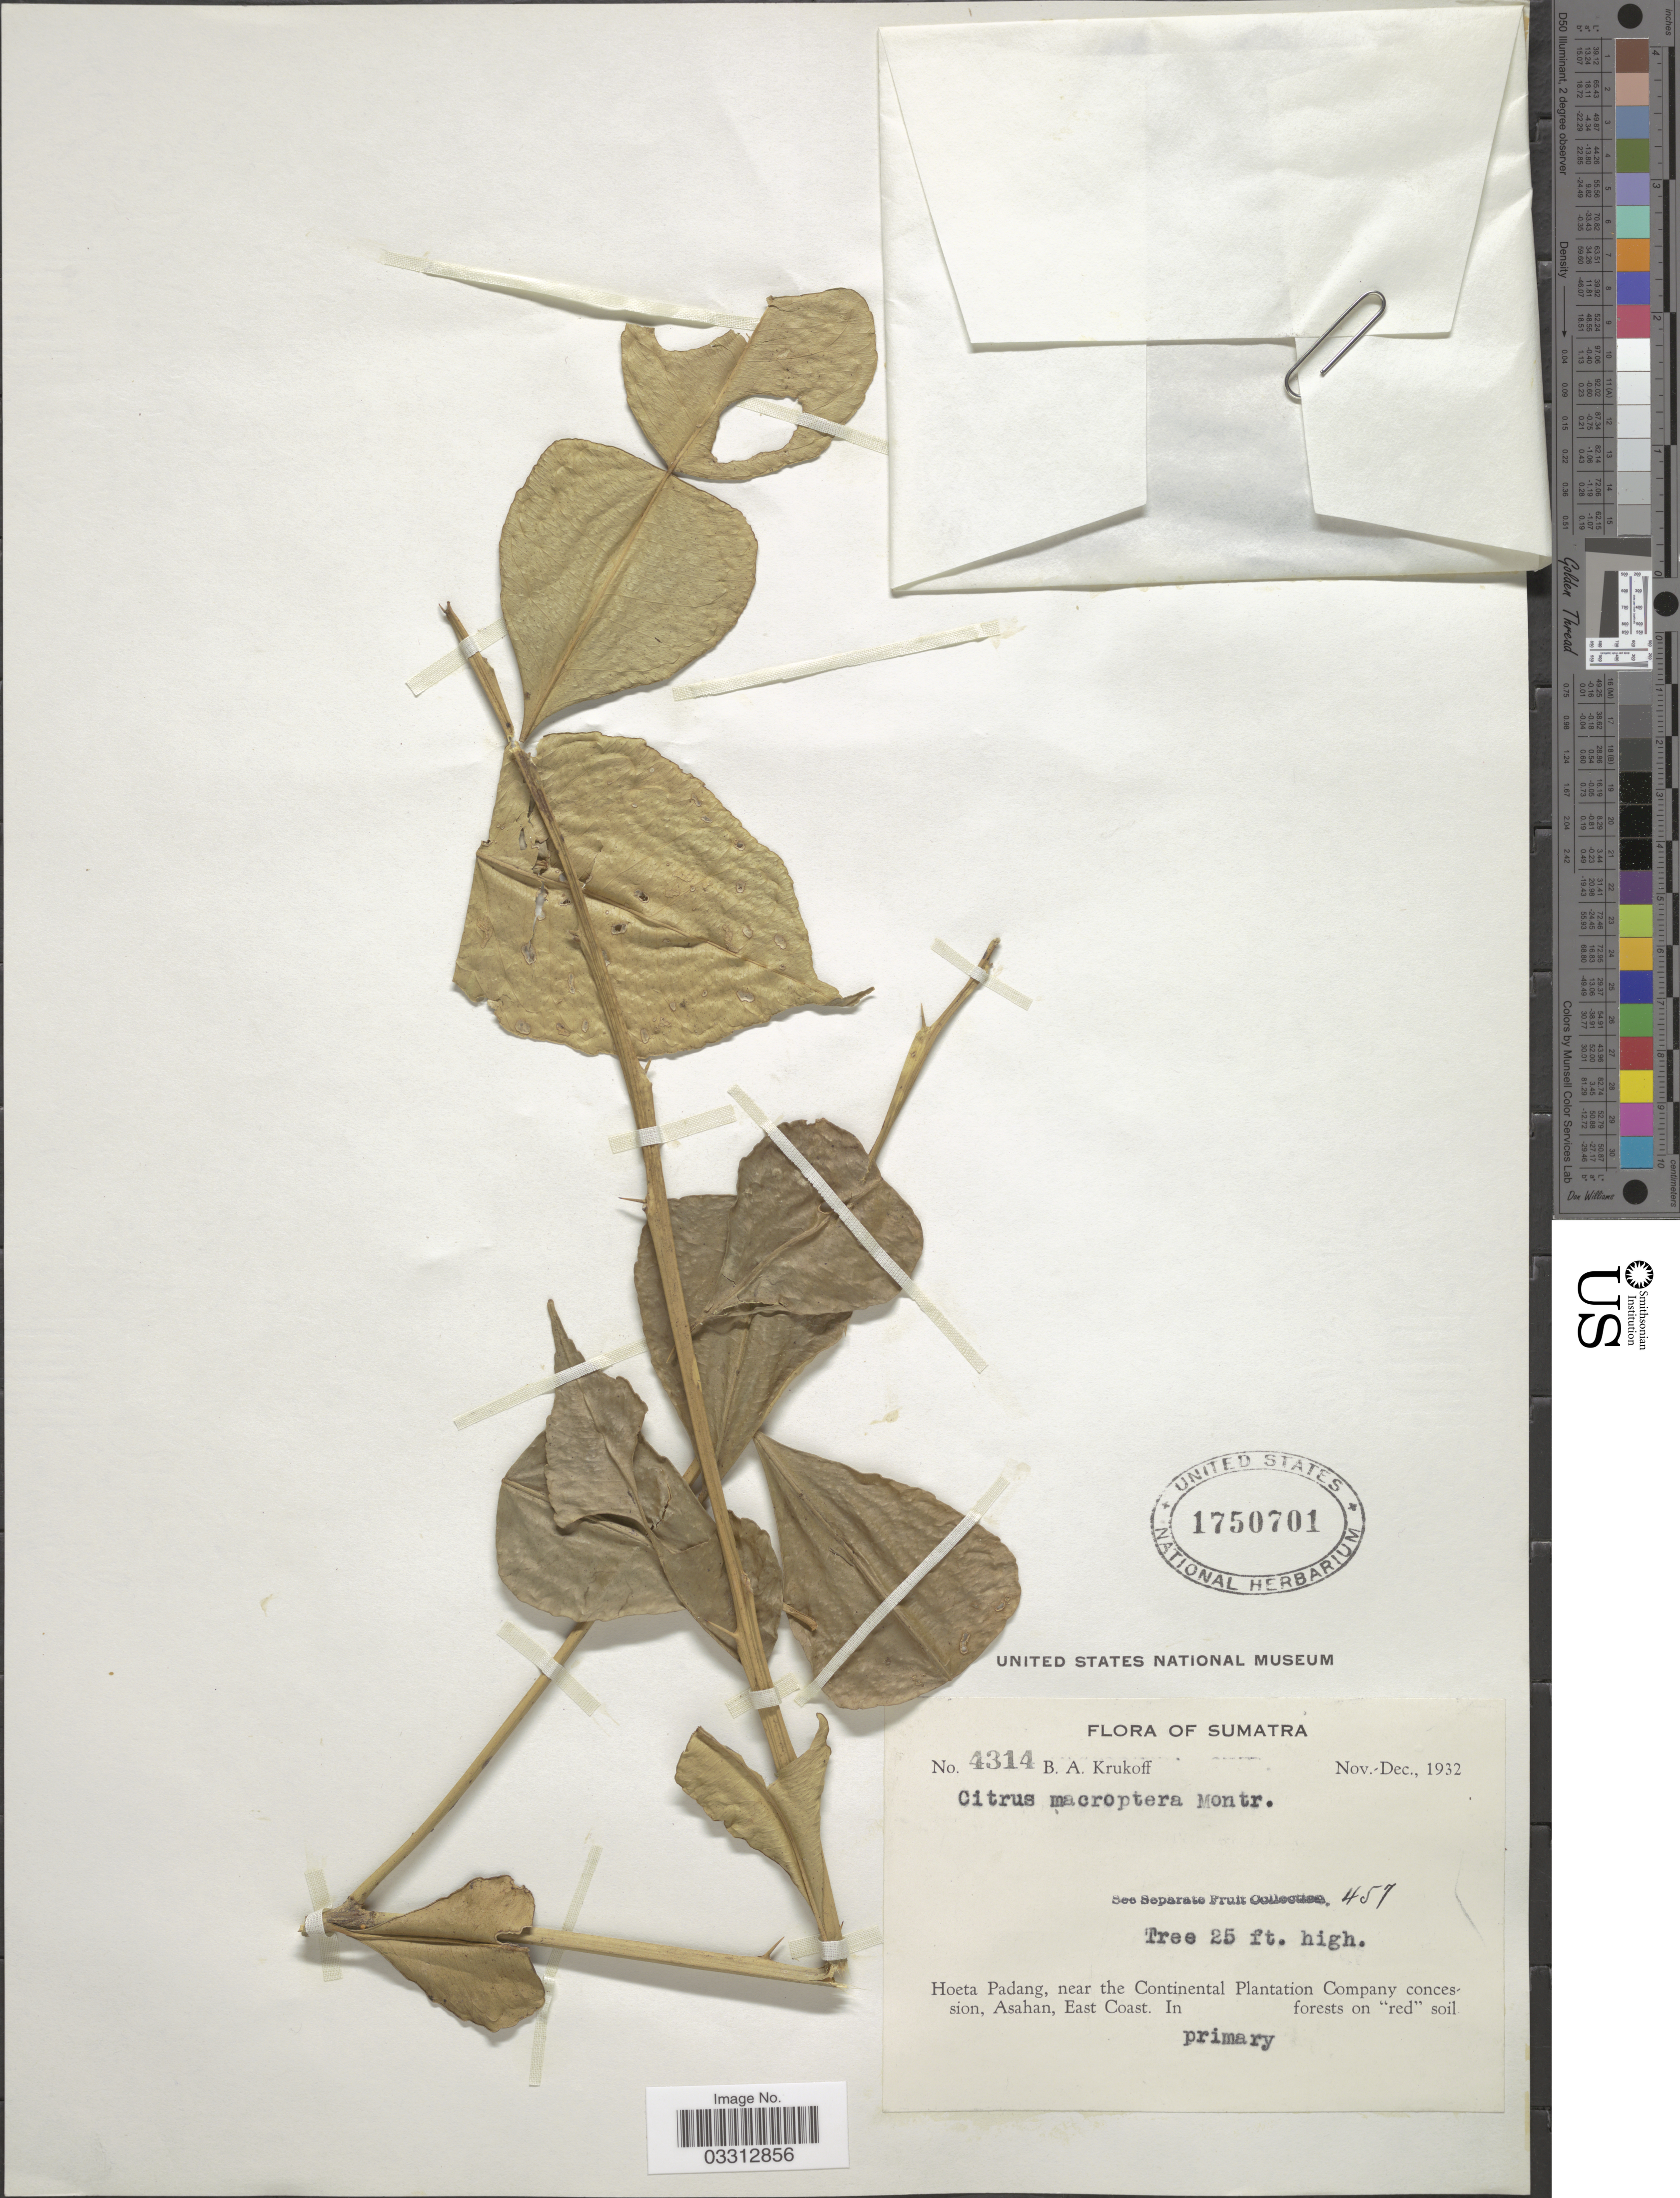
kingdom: Plantae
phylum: Tracheophyta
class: Magnoliopsida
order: Sapindales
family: Rutaceae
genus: Citrus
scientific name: Citrus macroptera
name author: Montrouz.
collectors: B. A. Krukoff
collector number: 4314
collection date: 1932-11/1932-12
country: Indonesia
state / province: Sumatra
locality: Hoeta Padang, near the Continental Plantation Company consession, Asahan, East Coast.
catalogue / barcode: US 1750701